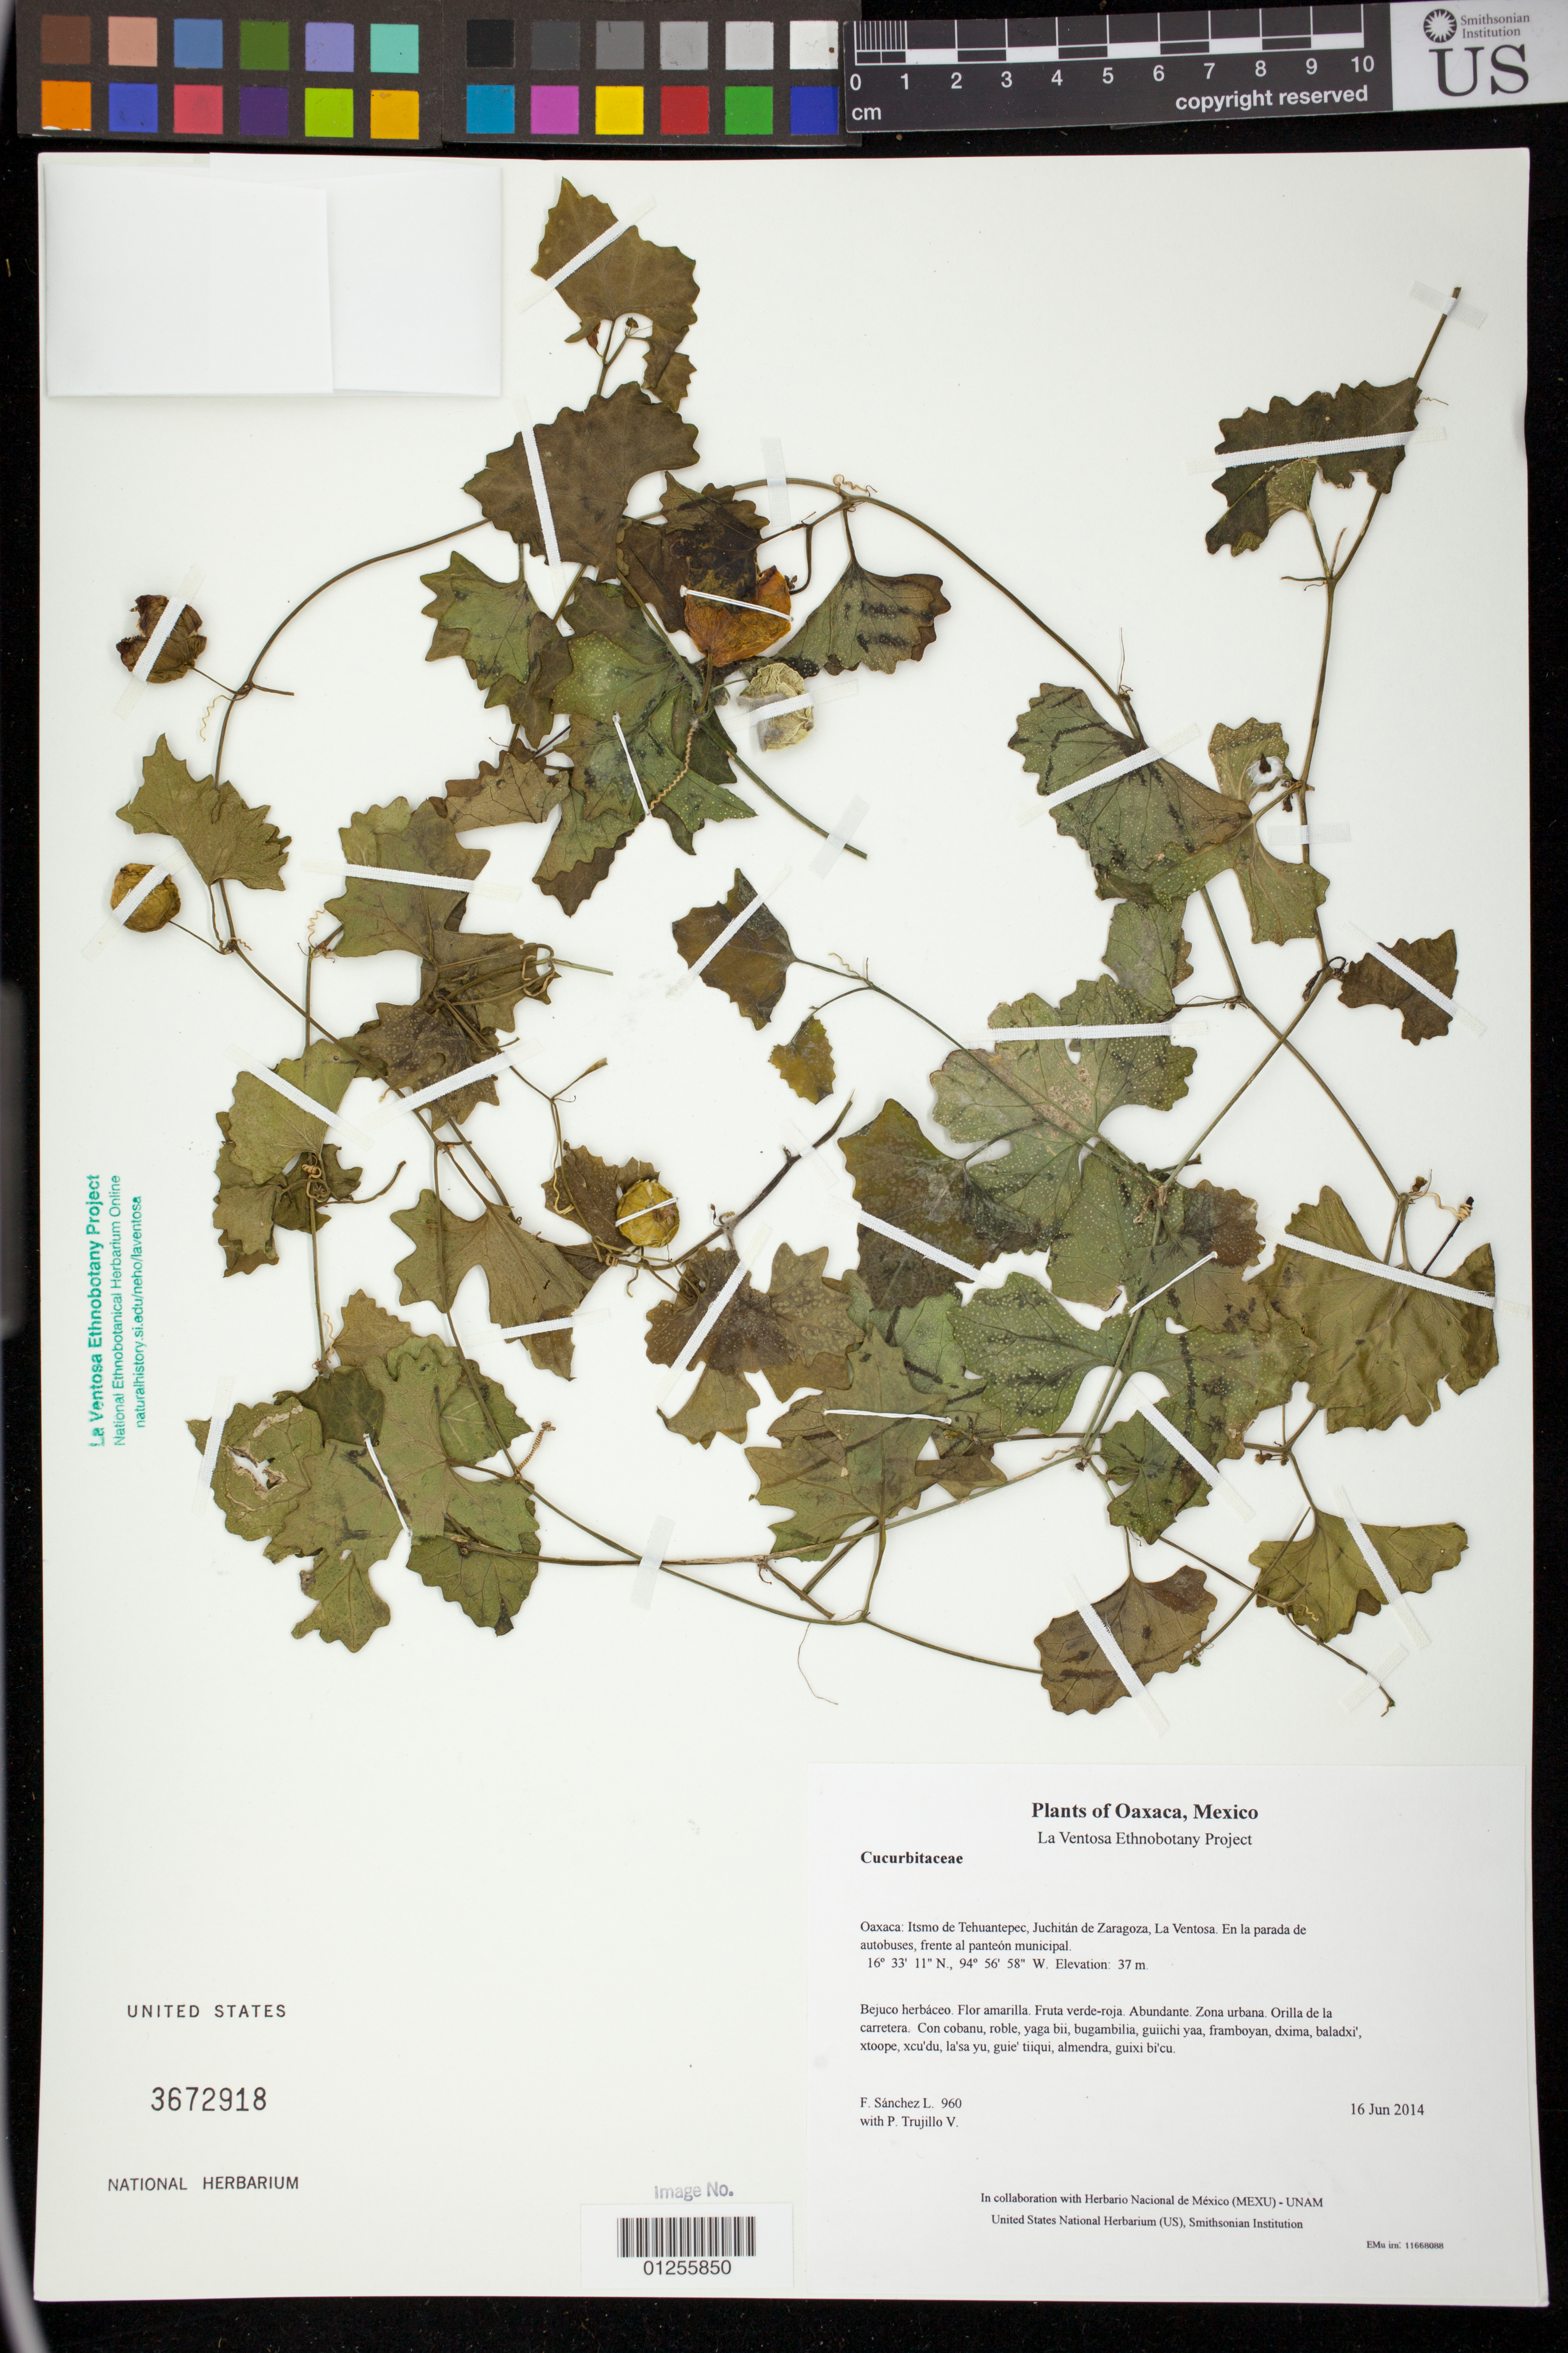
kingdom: Plantae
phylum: Tracheophyta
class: Magnoliopsida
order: Cucurbitales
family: Cucurbitaceae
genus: Ibervillea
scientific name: Ibervillea lindheimeri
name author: (A. Gray) Greene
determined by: Velasco G., Kenia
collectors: F. Sánchez L. & P. Trujillo V.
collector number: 960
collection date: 2014-06-16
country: Mexico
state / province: Oaxaca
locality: Itsmo de Tehuantepec, Juchitán de Zaragoza, La Ventosa. En la parada de autobuses, frente al panteón municipal.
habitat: Zona urbana. Orilla de la carretera.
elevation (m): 37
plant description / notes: JEBOT, MEXU, SERO, US; Luba'. Guie' naguchi. Cuaananaxhi naga'-naxiná'. Stale.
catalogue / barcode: US 3672918